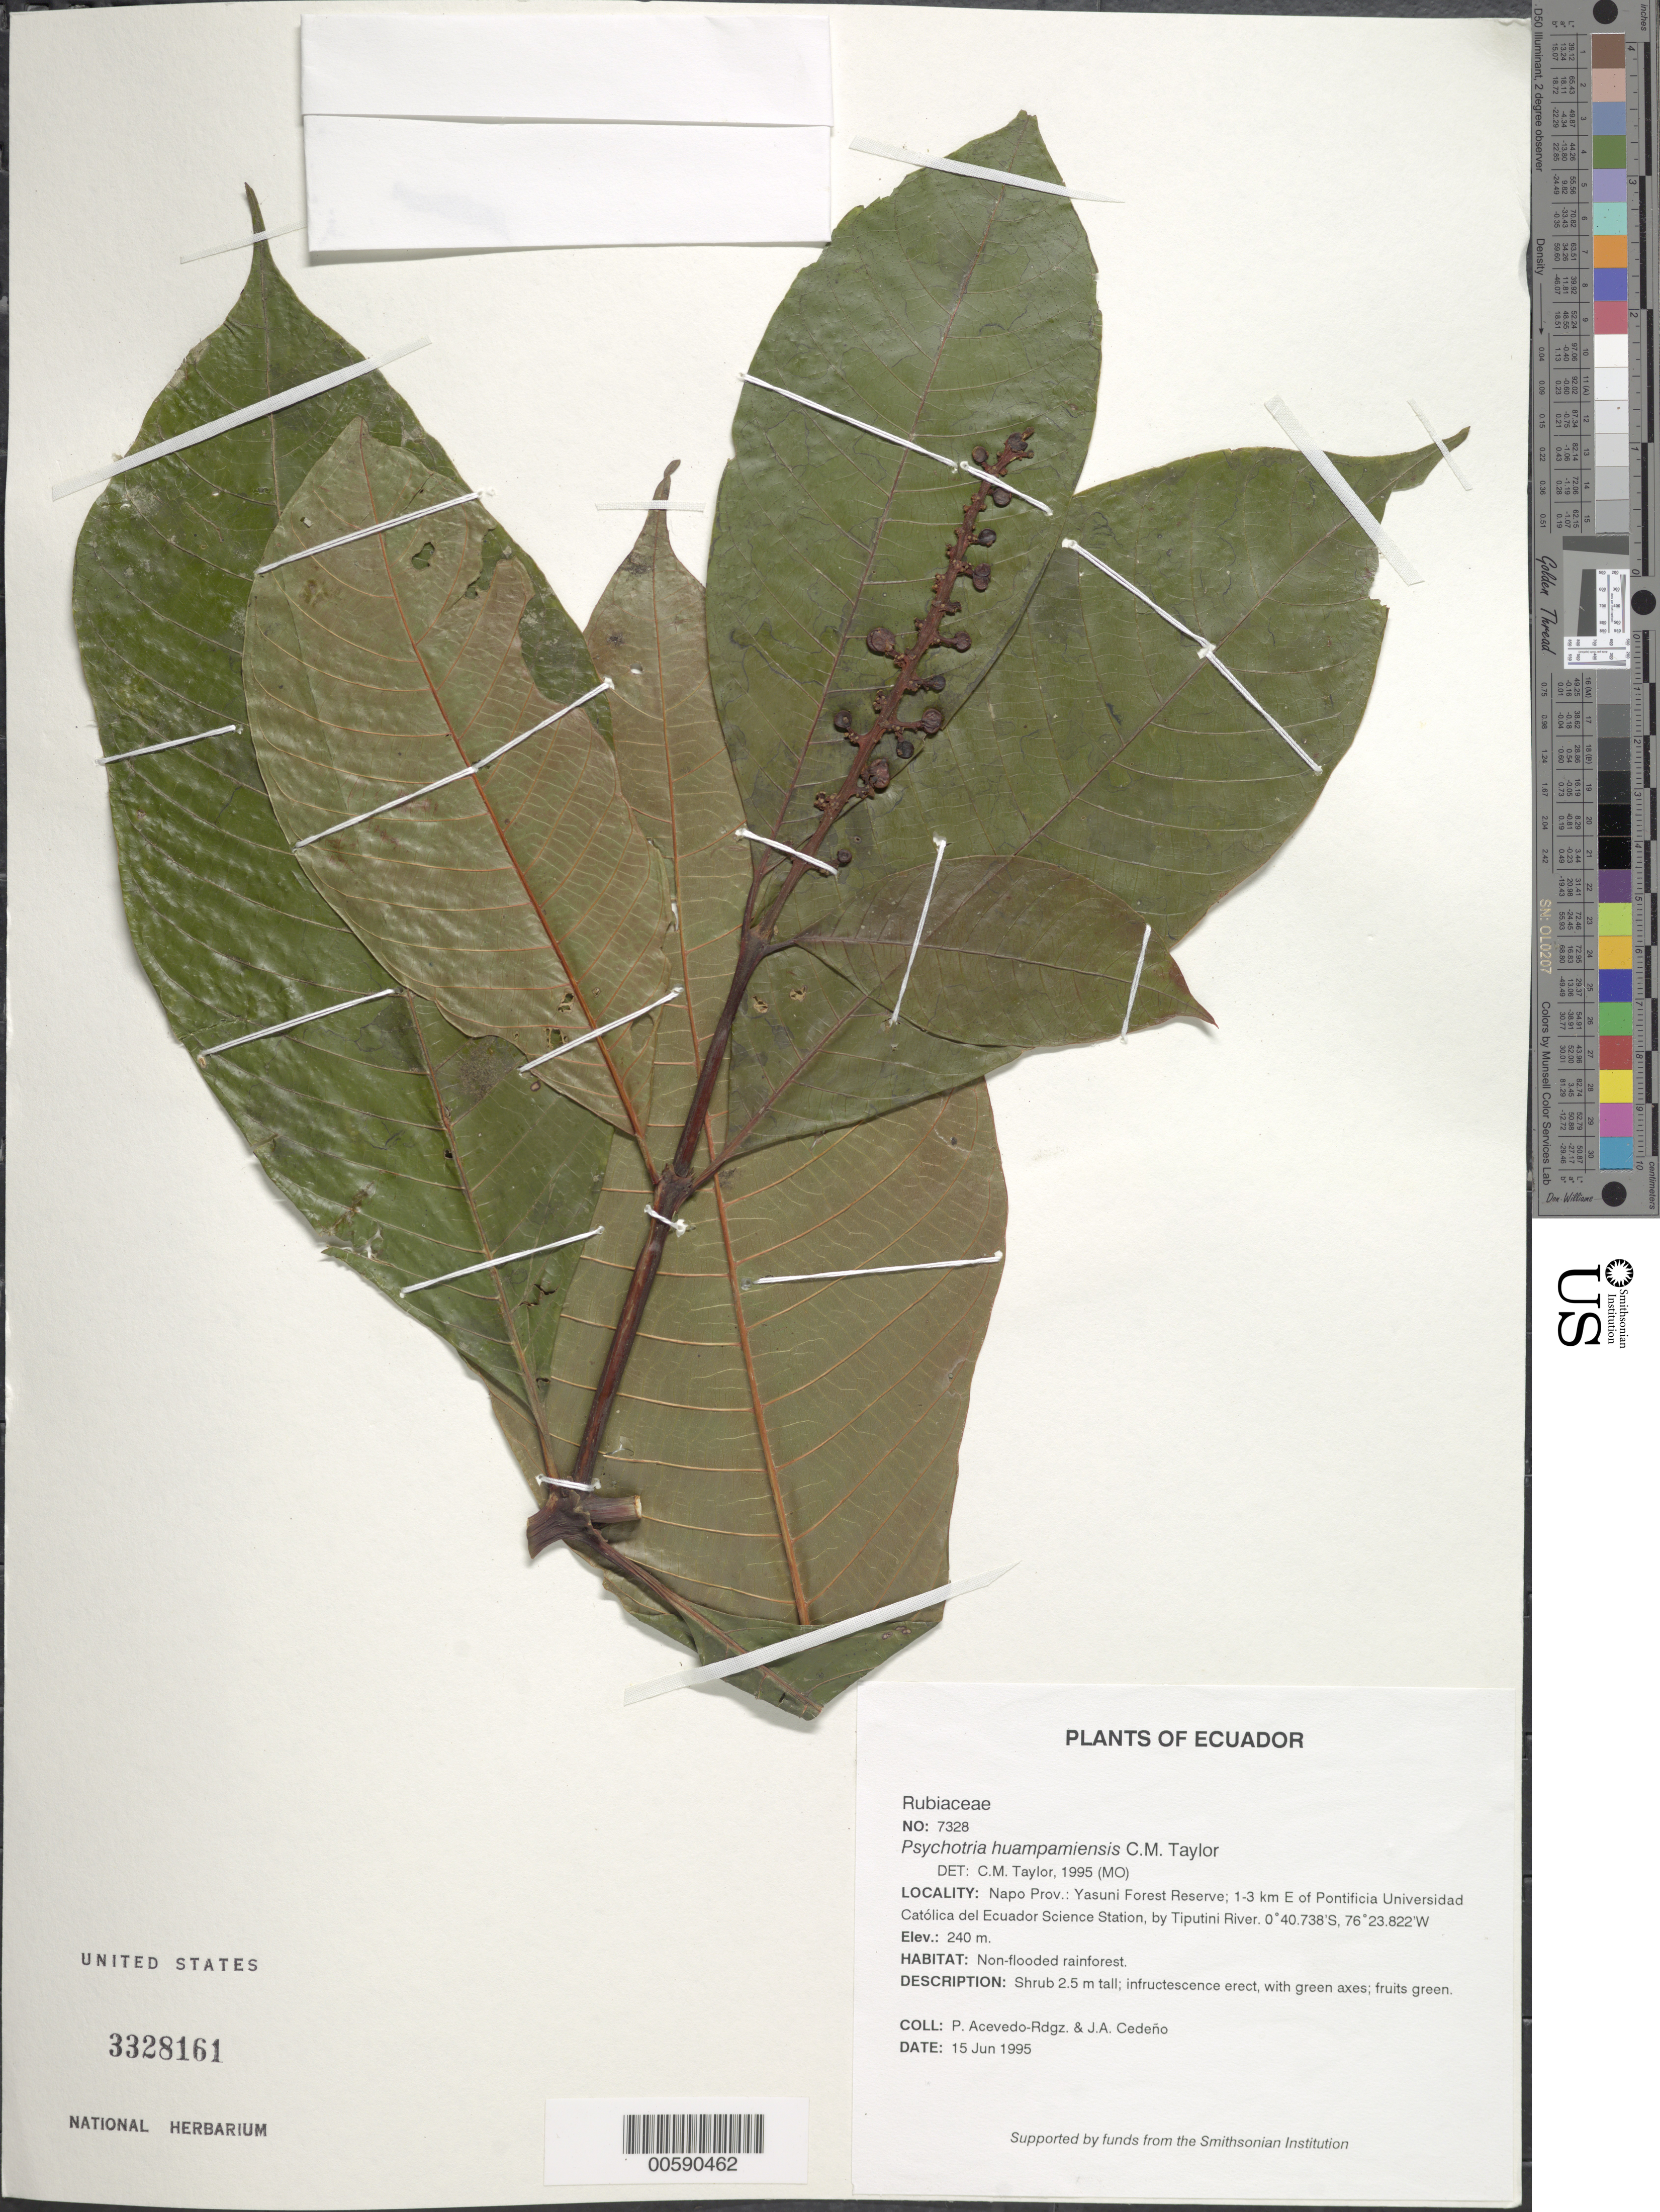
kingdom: Plantae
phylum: Tracheophyta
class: Magnoliopsida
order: Gentianales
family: Rubiaceae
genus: Psychotria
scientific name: Psychotria huampamiensis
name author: C.M. Taylor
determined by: Taylor, Charlotte M.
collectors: P. Acevedo-Rodr. & J. A. Cedeño M.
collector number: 7328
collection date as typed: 15 Jun 1995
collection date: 1995-06-15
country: Ecuador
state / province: Napo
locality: Napo Prov.: Yasuni Forest Reserve; 1-3 km E of Pontificia Universidad Católica del Ecuador Science Station by Tiputini River.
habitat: Non-flooded rainforest.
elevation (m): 240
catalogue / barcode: US 3328161